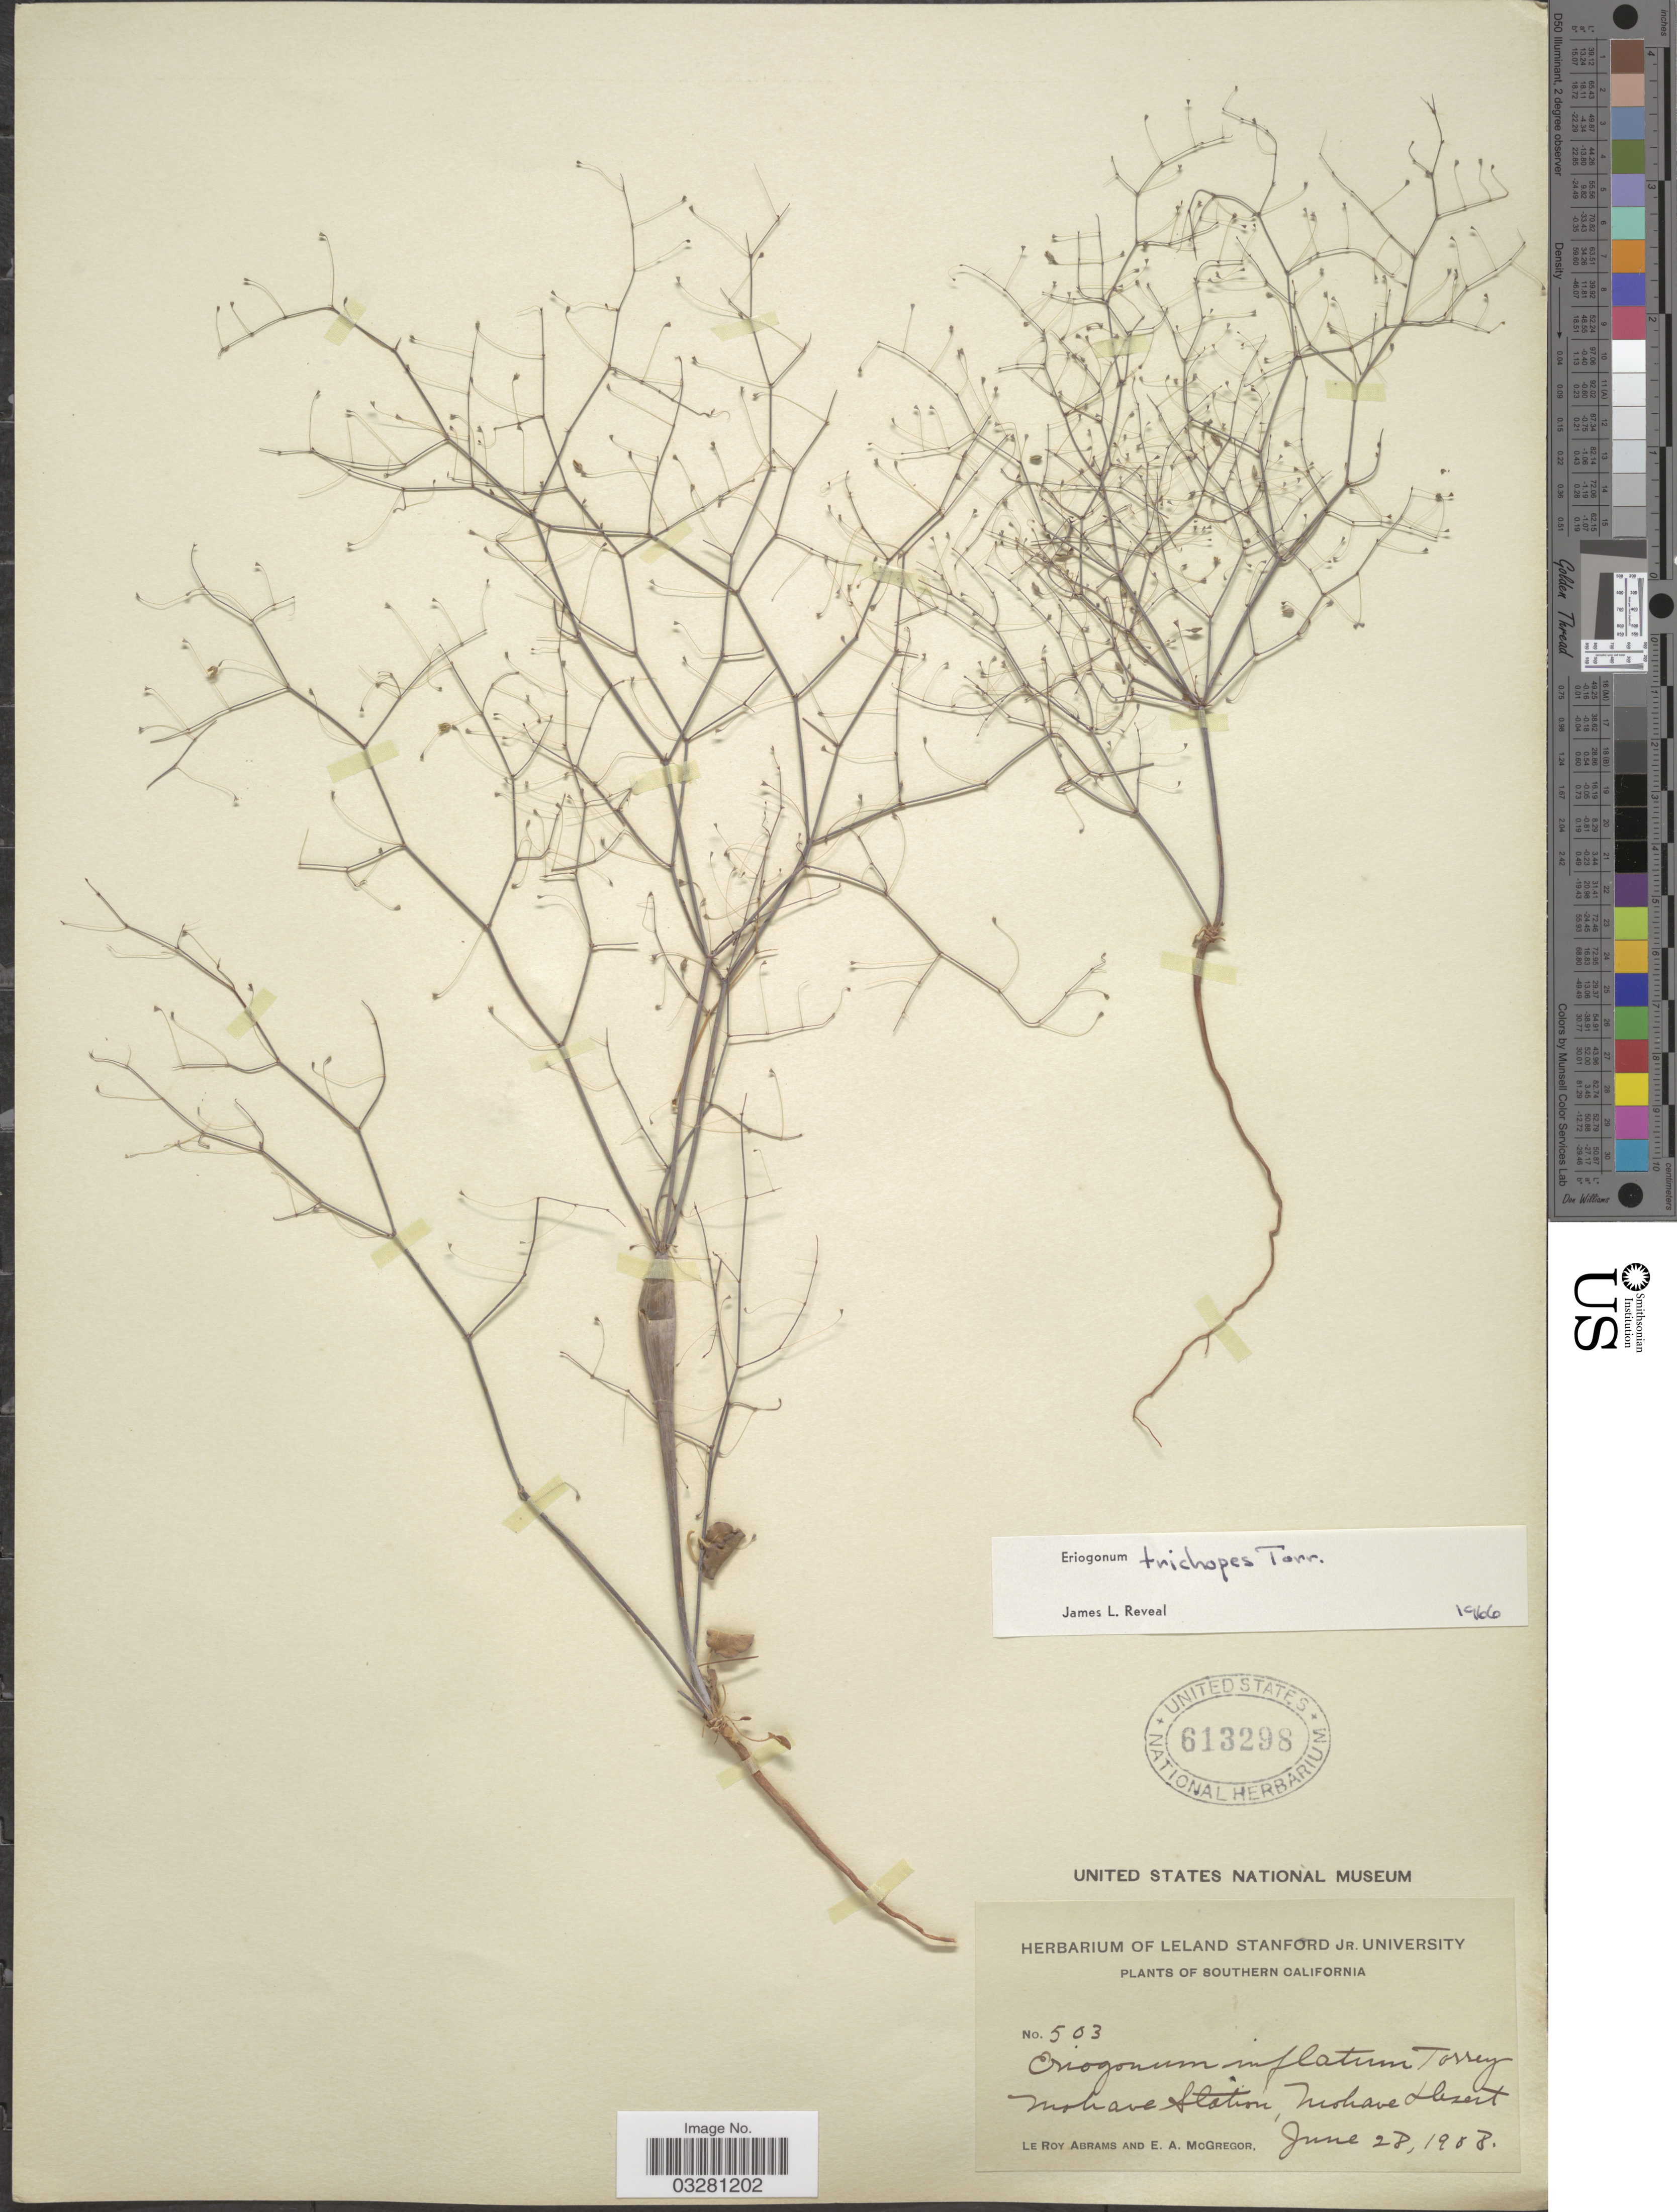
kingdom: Plantae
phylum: Tracheophyta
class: Magnoliopsida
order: Caryophyllales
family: Polygonaceae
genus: Eriogonum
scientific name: Eriogonum trichopes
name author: Torr.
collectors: L. Abrams & E. A. McGregor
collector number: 503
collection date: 1908-06-28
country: United States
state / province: California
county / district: Kern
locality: Southern California. Mohave Station, Mohave Desert.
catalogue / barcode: US 613298